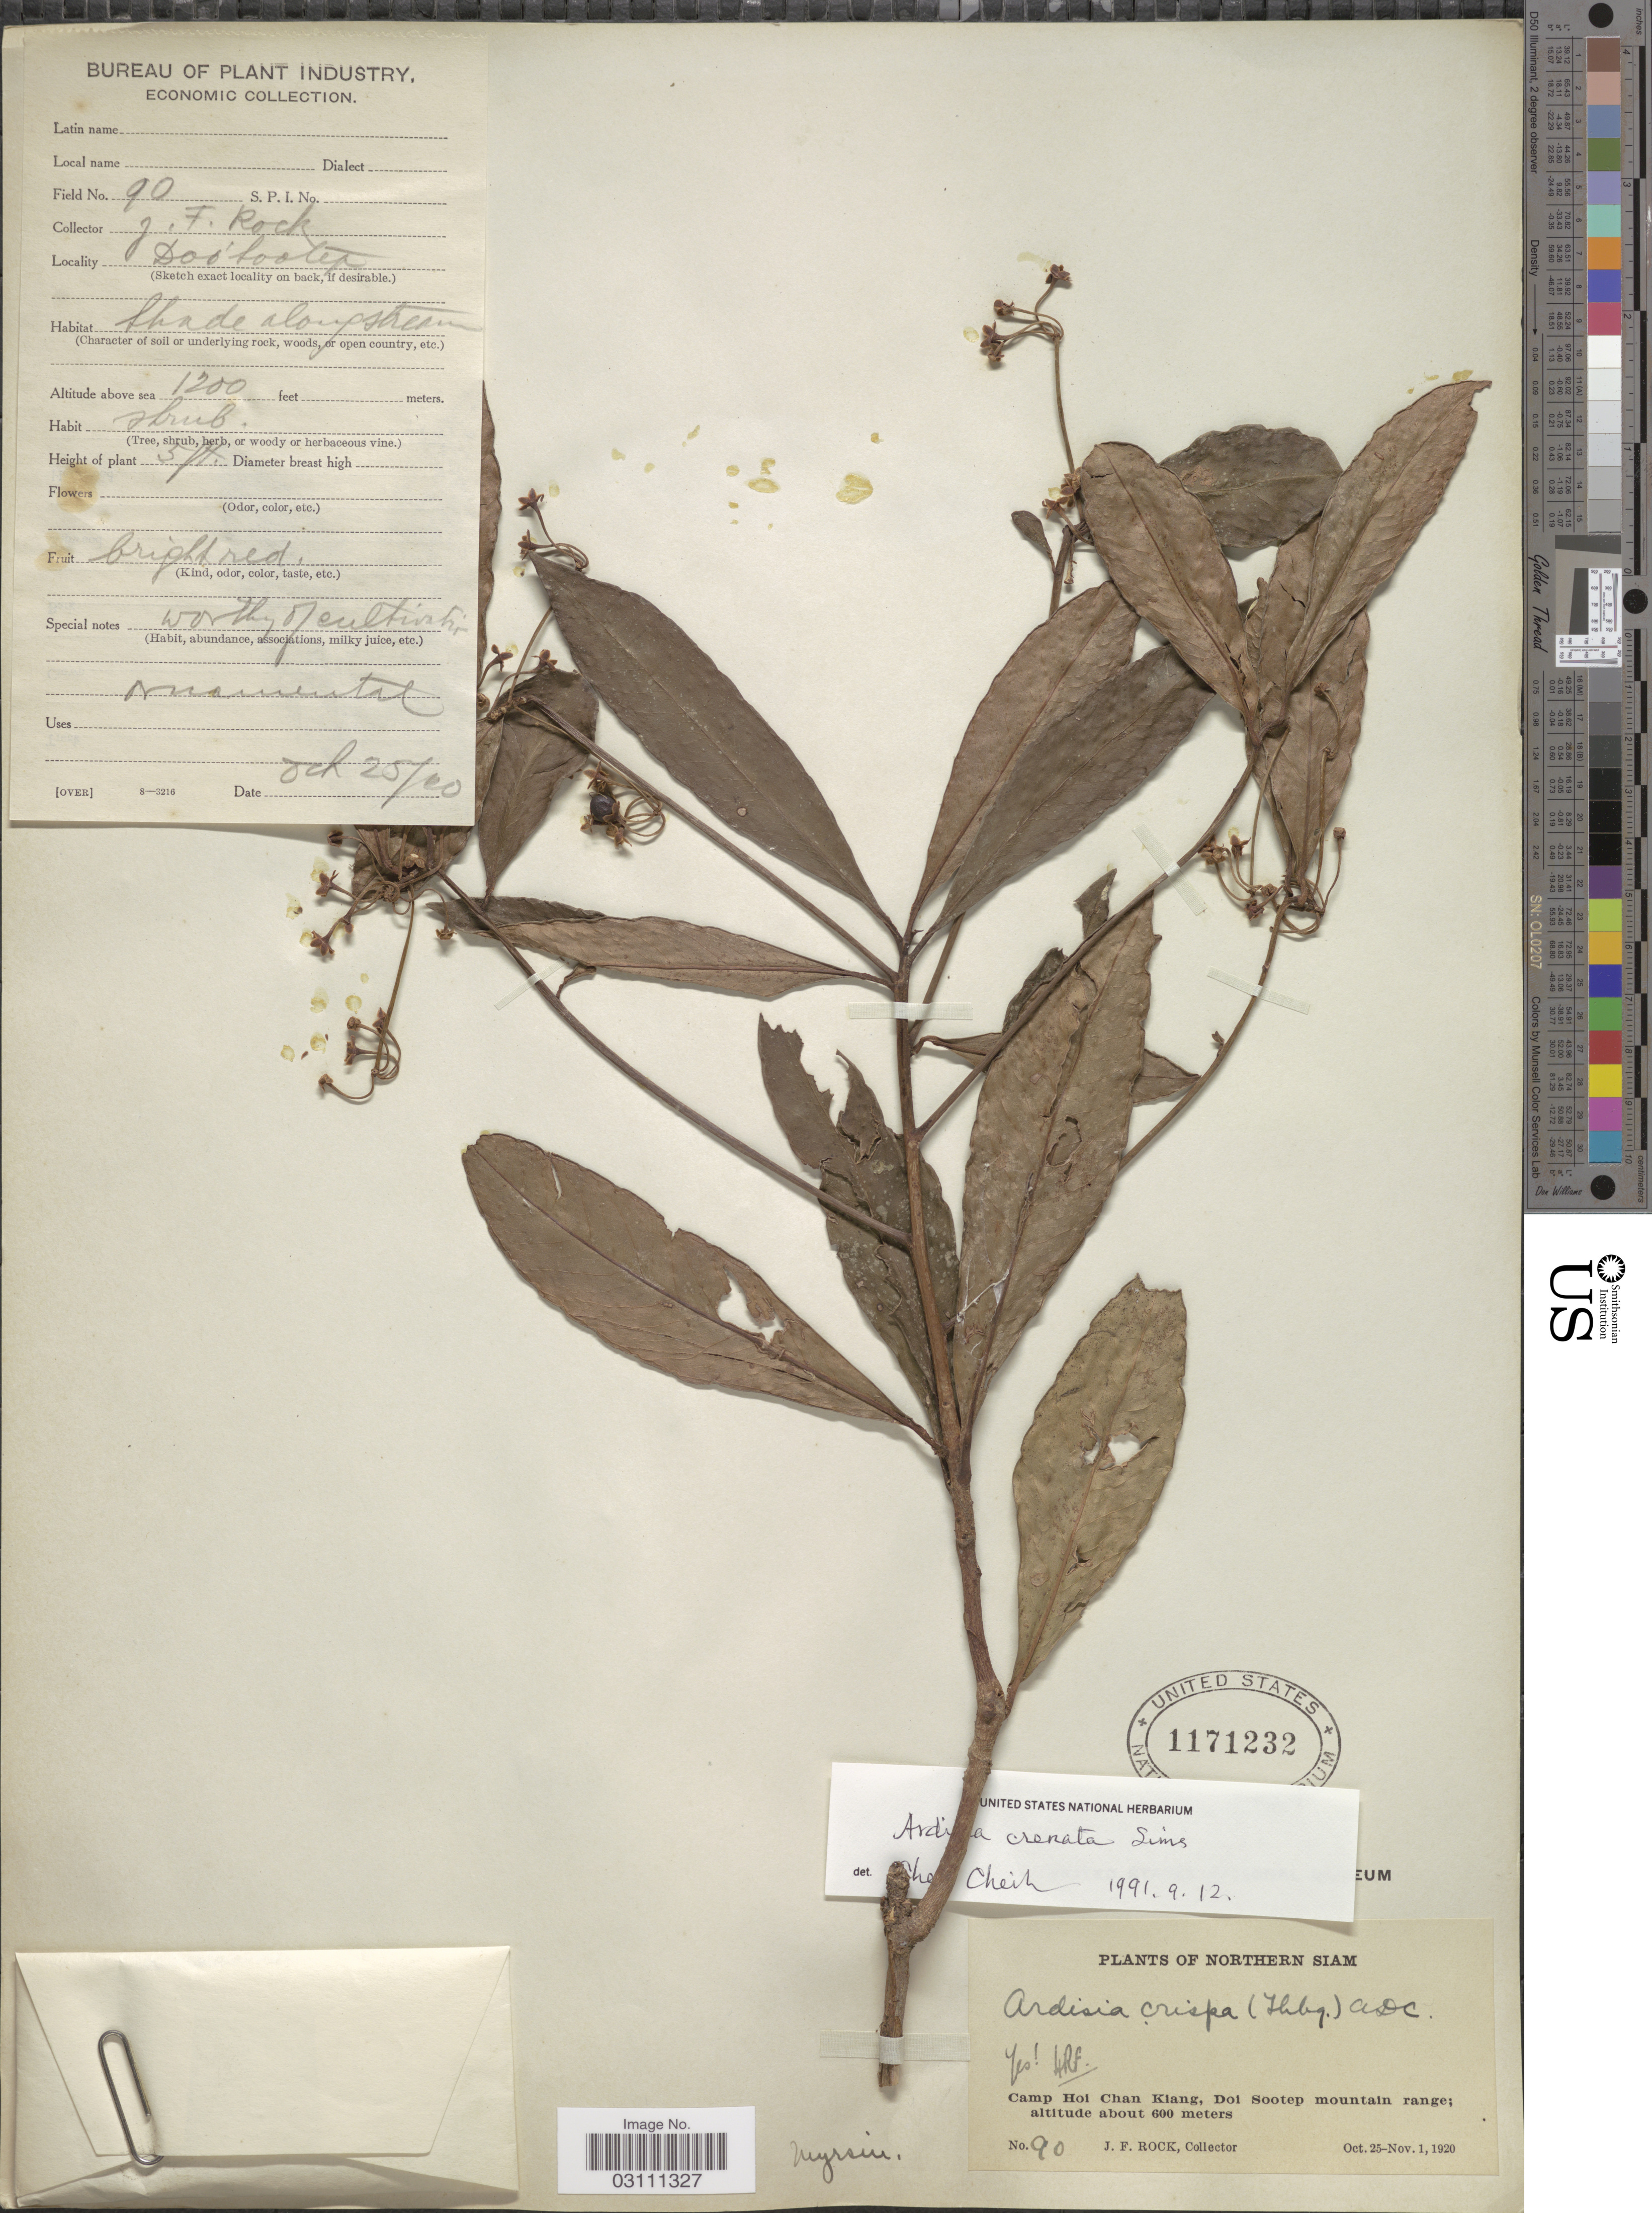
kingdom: Plantae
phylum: Tracheophyta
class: Magnoliopsida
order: Ericales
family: Primulaceae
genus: Ardisia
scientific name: Ardisia crenata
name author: Sims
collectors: J. Rock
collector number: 90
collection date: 1920-10-25/1920-11-01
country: Thailand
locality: Northern Siam. Camp Hoi Chan Kiang, Doi Sootep mountain range.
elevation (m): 600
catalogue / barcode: US 1171232